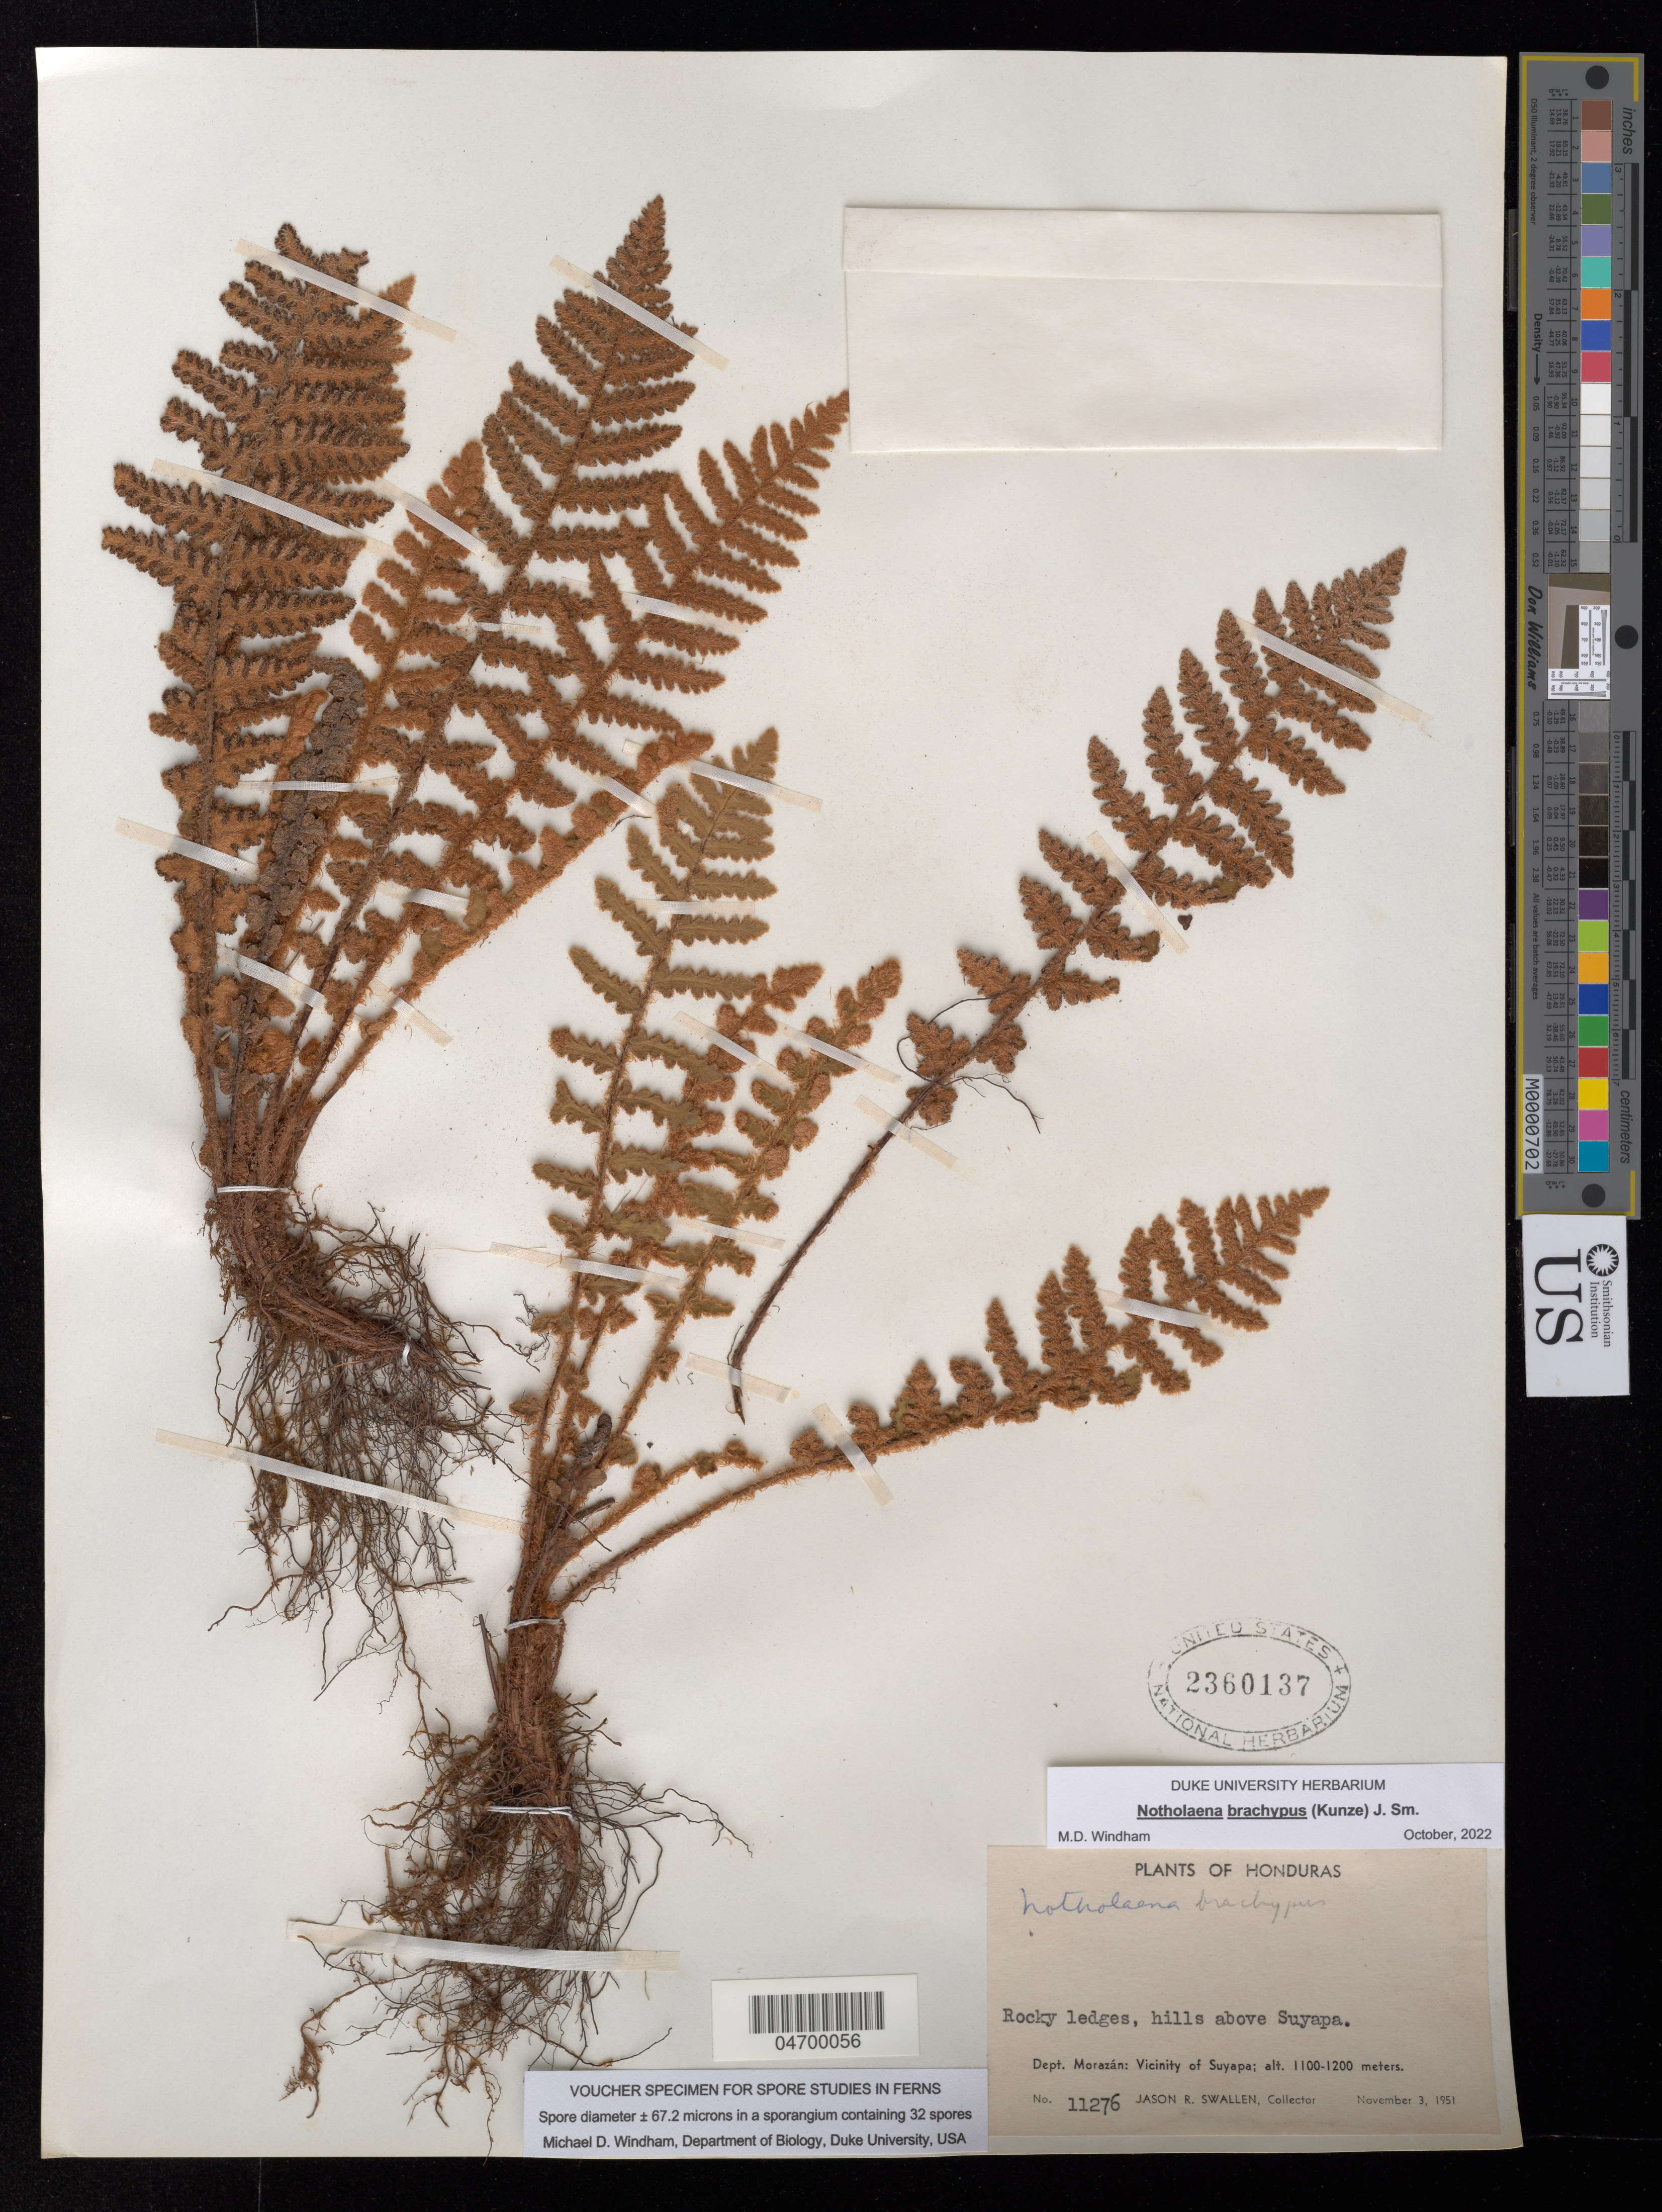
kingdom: Plantae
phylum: Tracheophyta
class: Polypodiopsida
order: Polypodiales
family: Pteridaceae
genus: Notholaena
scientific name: Notholaena brachypus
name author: (Kunze) J. Sm.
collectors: J. R. Swallen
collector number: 11276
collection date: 1951-11-03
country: El Salvador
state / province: Morazan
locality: Rocky ledges, hills above Suyapa. Dept. Morazán: Vicinity of Suyapa.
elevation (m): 1100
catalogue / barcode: US 2360137